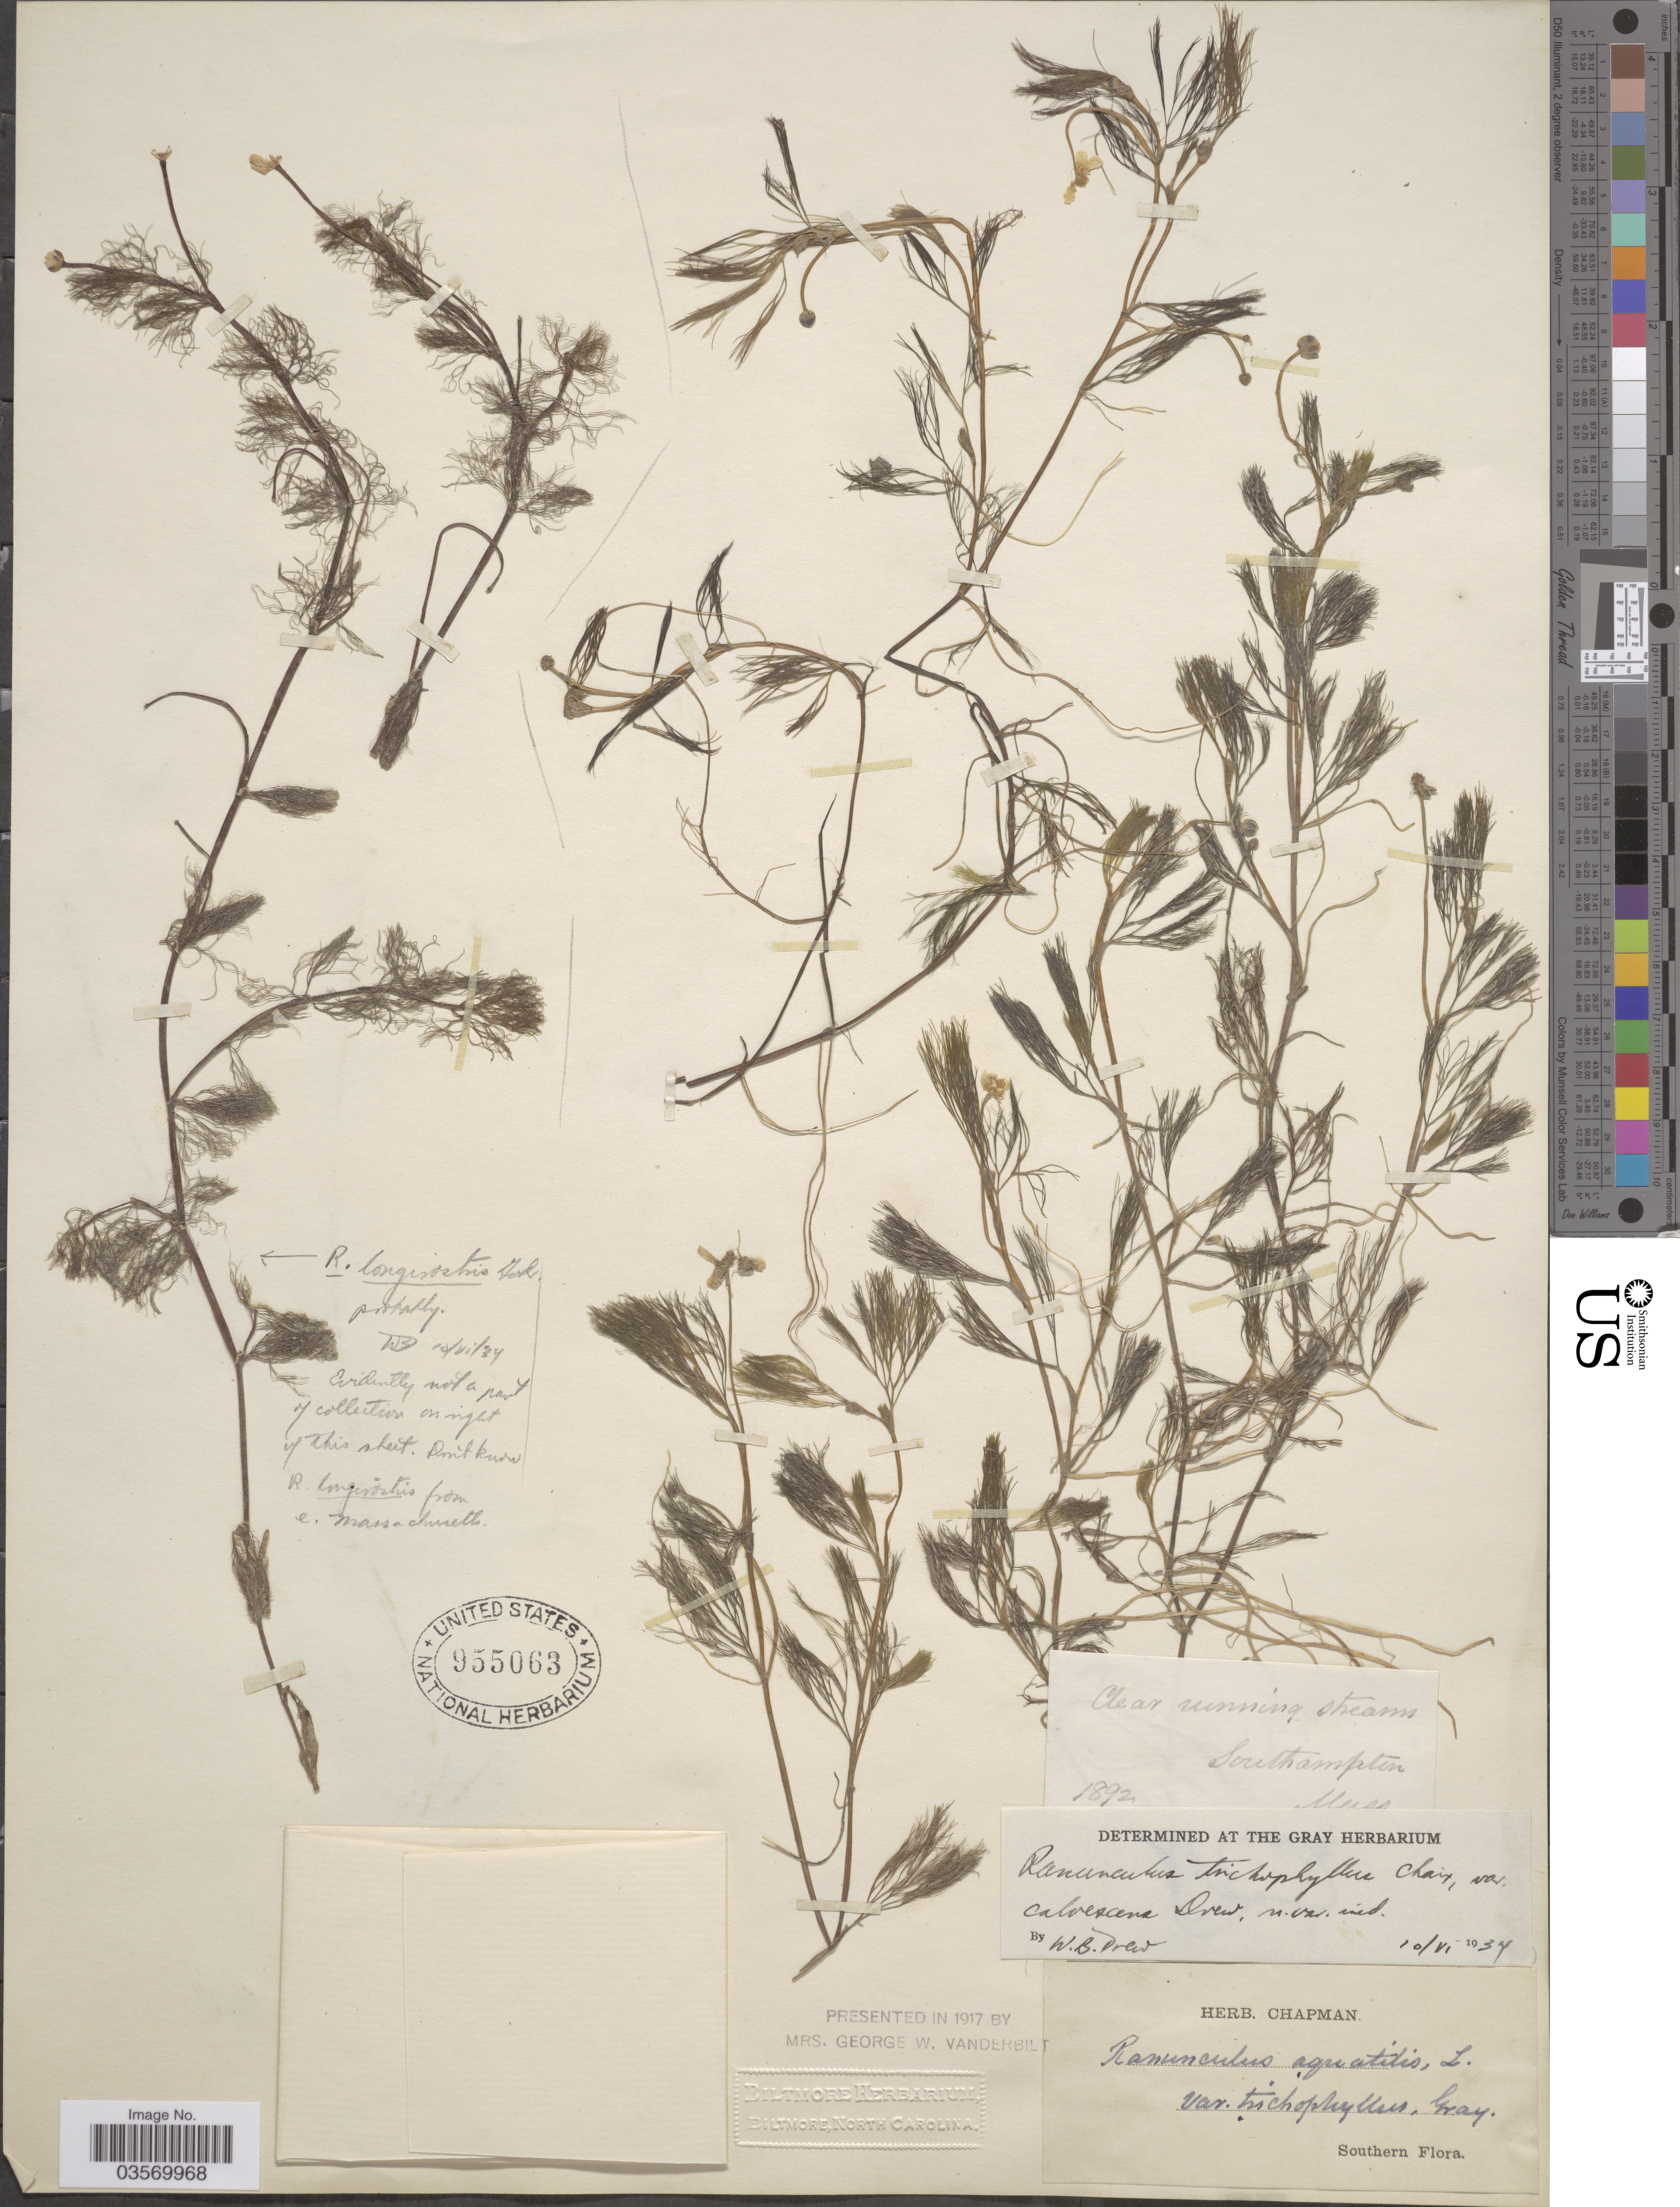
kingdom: Plantae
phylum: Tracheophyta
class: Magnoliopsida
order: Ranunculales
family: Ranunculaceae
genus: Ranunculus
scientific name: Ranunculus trichophyllus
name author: Chaix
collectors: ex herb. Chapman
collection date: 1892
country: United States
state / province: Massachusetts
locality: Southampton. Southern.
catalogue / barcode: US 955063